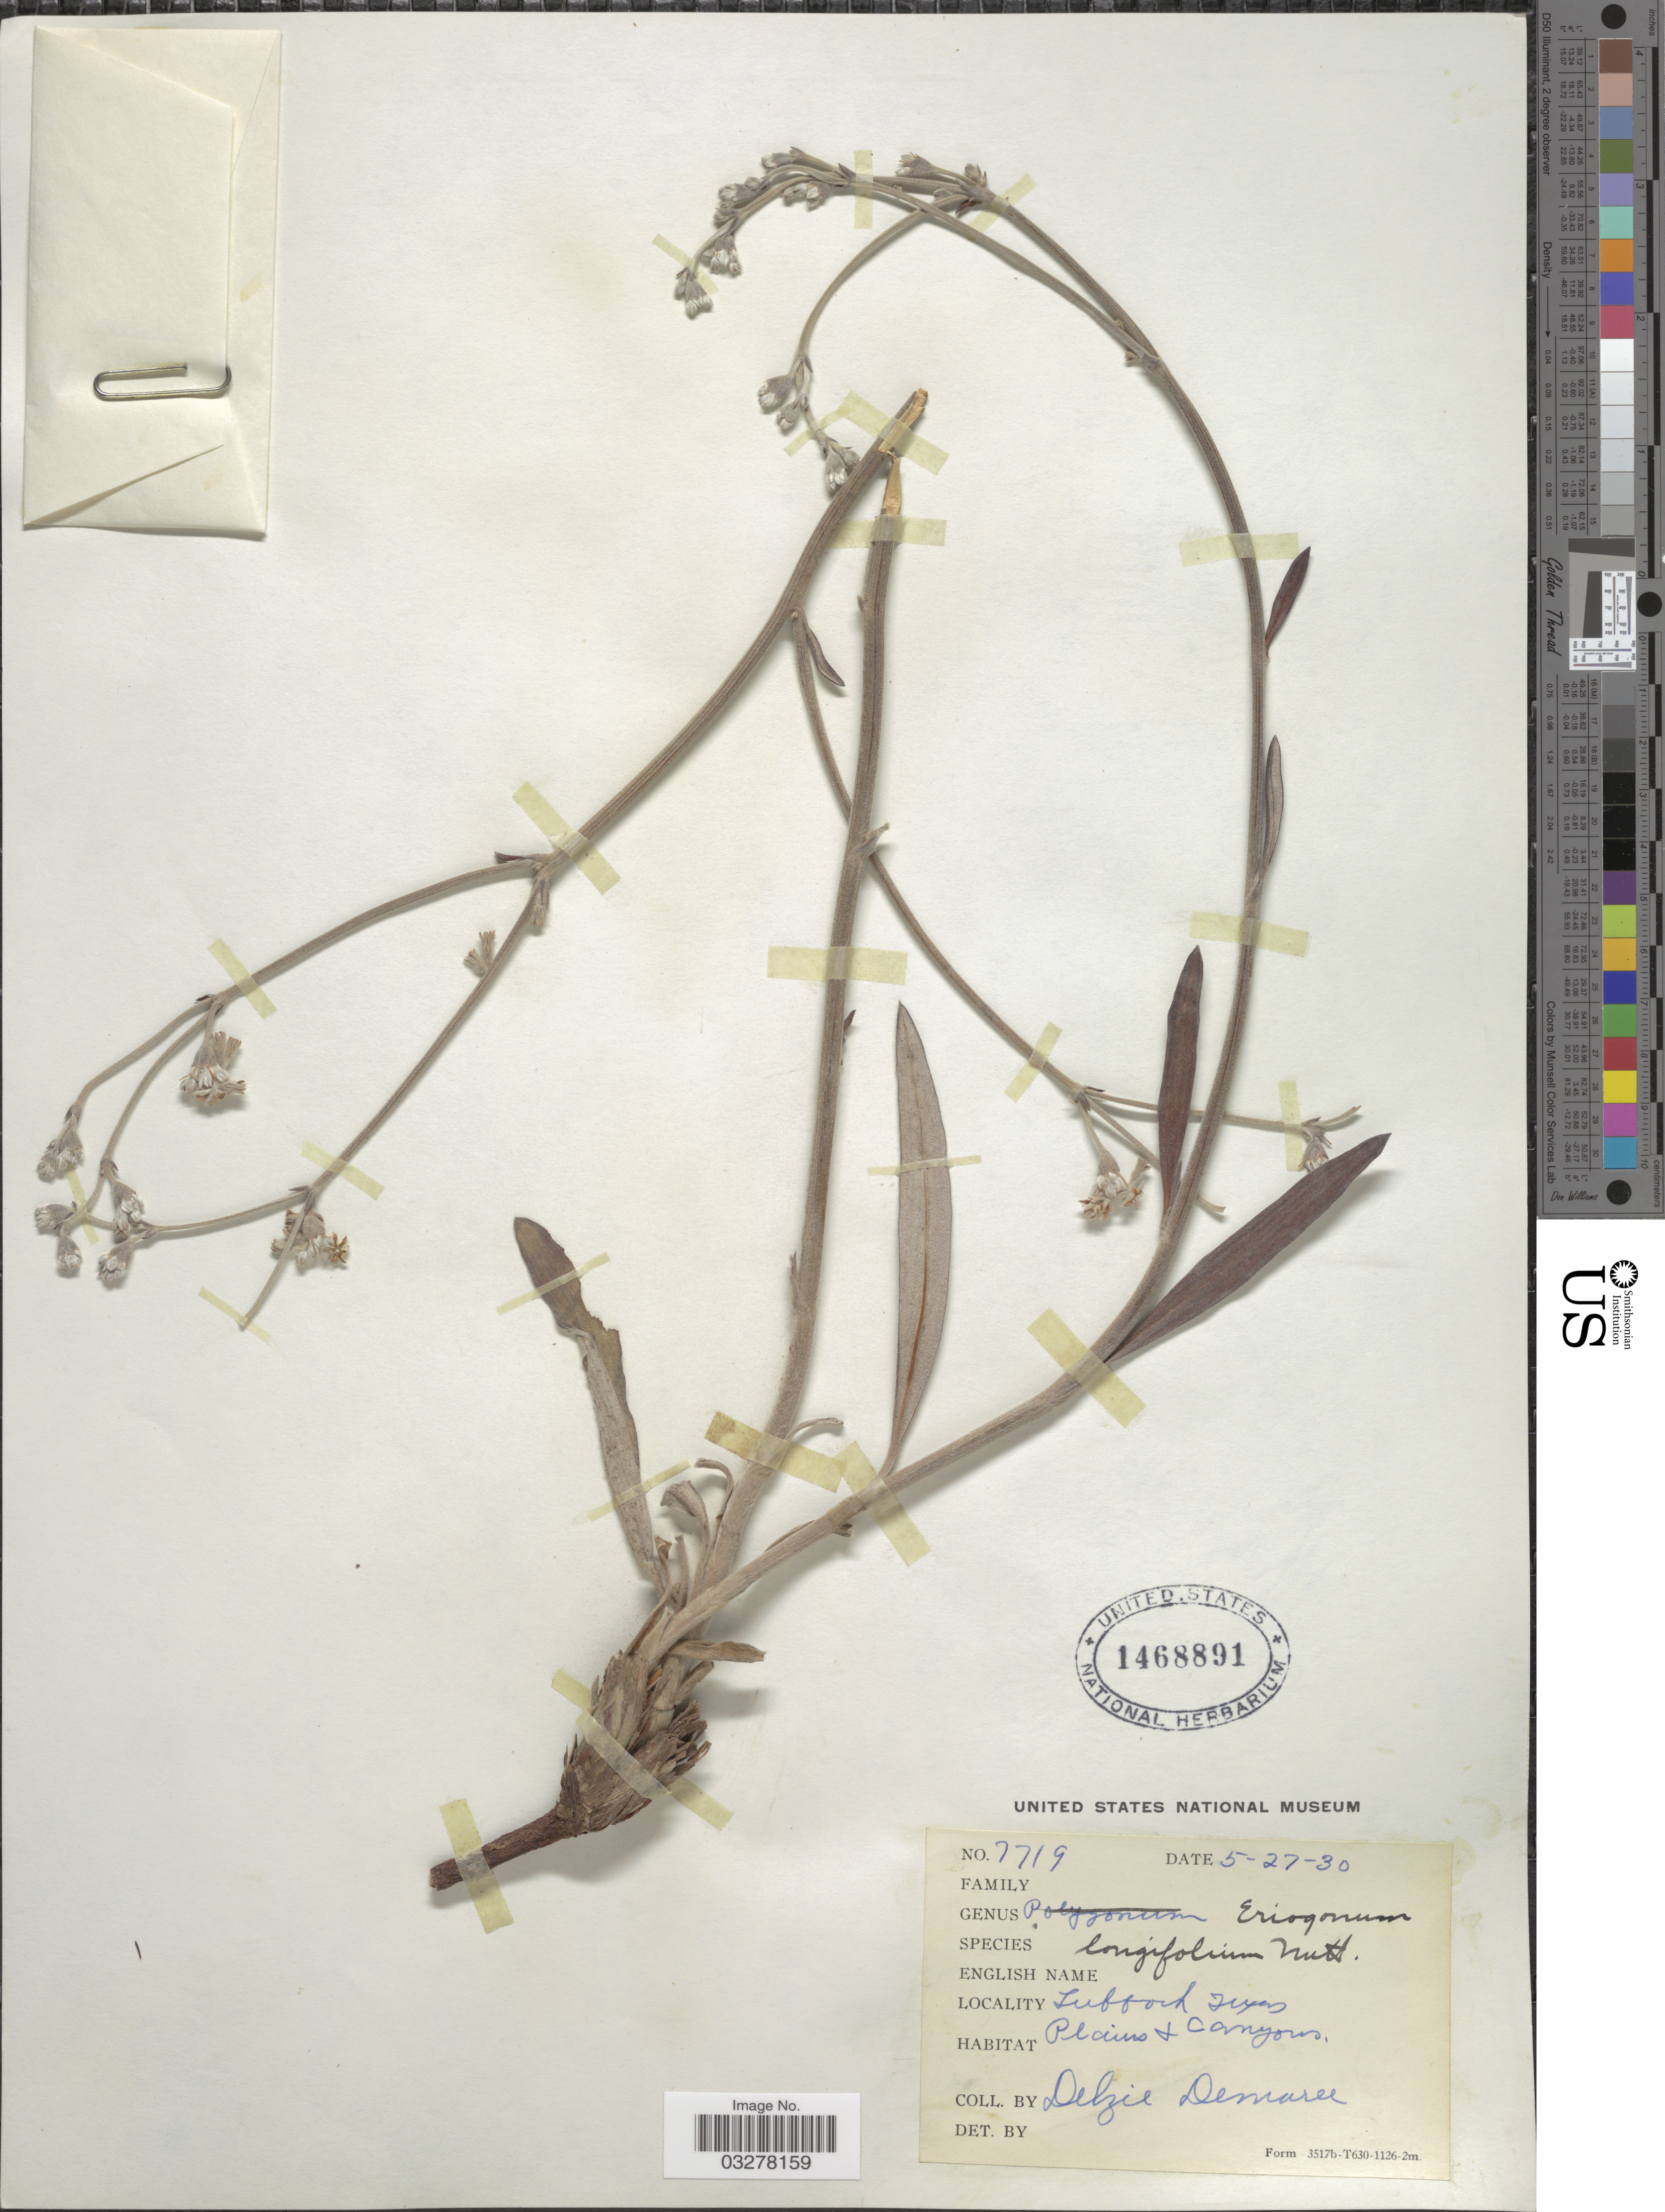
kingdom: Plantae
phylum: Tracheophyta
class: Magnoliopsida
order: Caryophyllales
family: Polygonaceae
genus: Eriogonum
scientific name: Eriogonum longifolium var. longifolium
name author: Nutt.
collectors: D. Demaree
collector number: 7719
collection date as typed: Transcribed d/m/y: 27/5/30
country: United States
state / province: Texas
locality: Lubbock. Plains & canyons.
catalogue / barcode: US 1468891